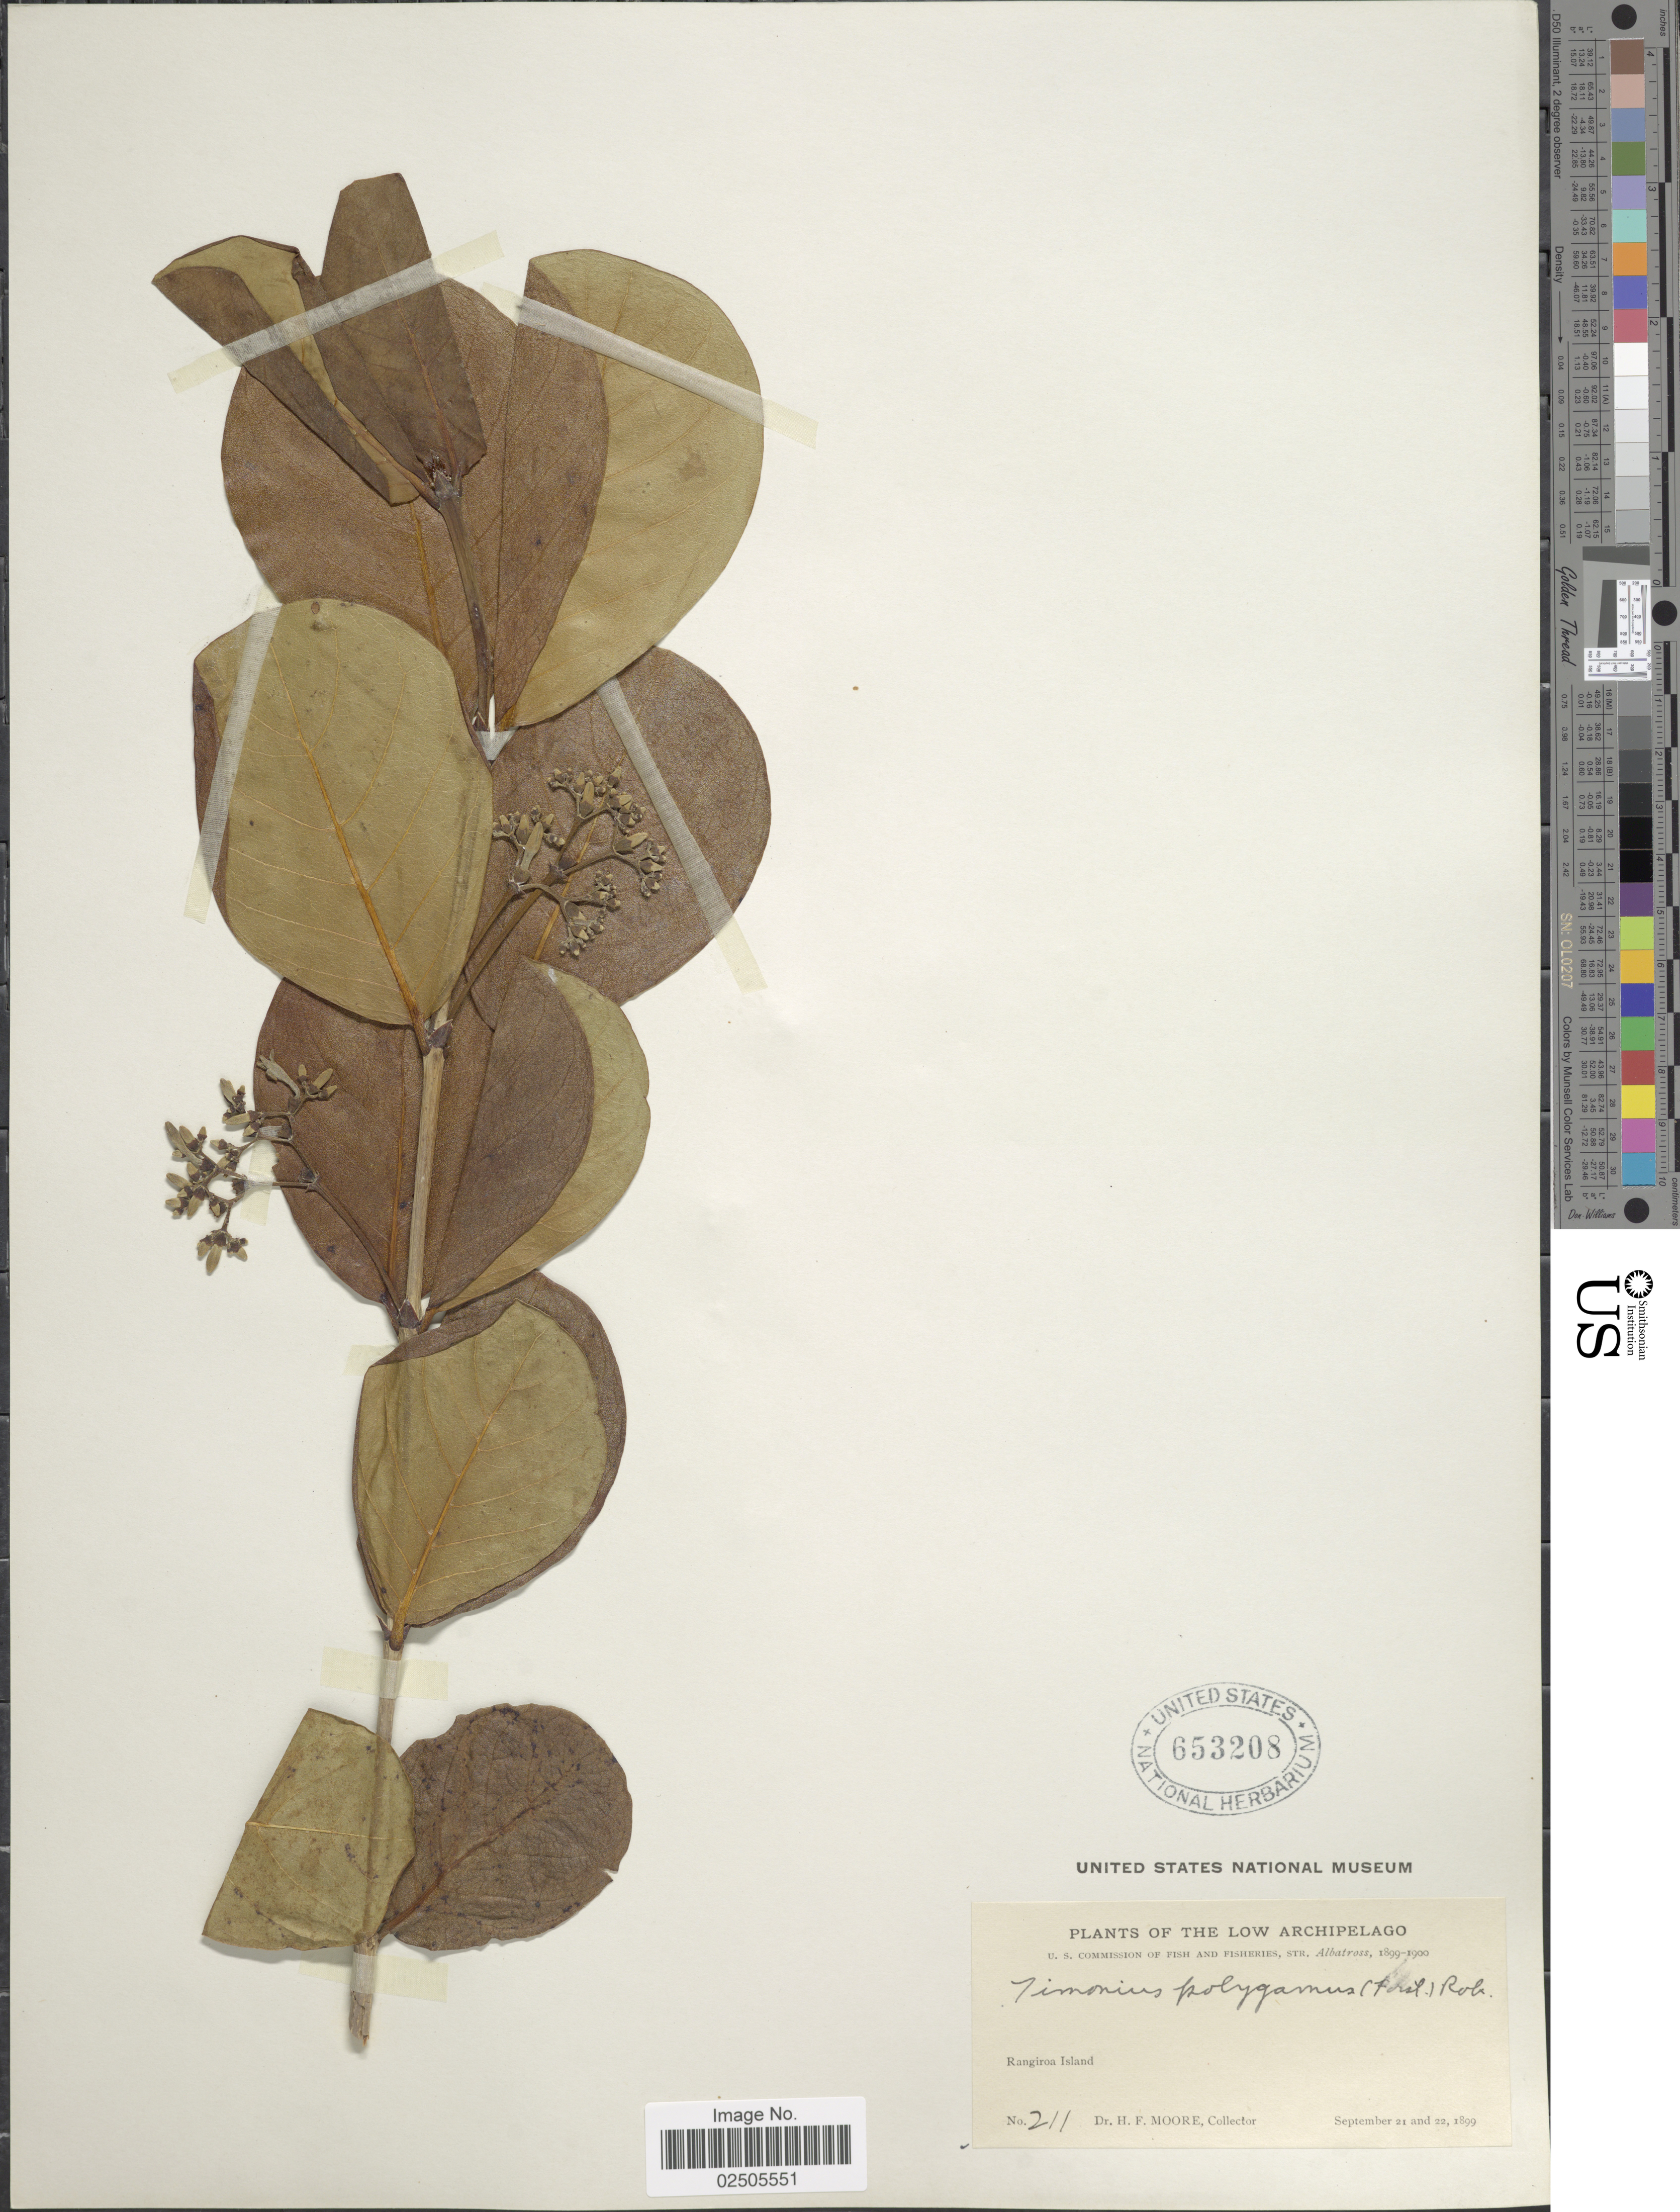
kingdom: Plantae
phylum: Tracheophyta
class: Magnoliopsida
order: Gentianales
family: Rubiaceae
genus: Timonius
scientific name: Timonius polygamus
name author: (G. Forst.) Rob.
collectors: H. F. Moore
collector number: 211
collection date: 1899-09-21/1899-09-22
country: French Polynesia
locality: The Low Archipelago, Rangiroa Island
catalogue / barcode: US 653208